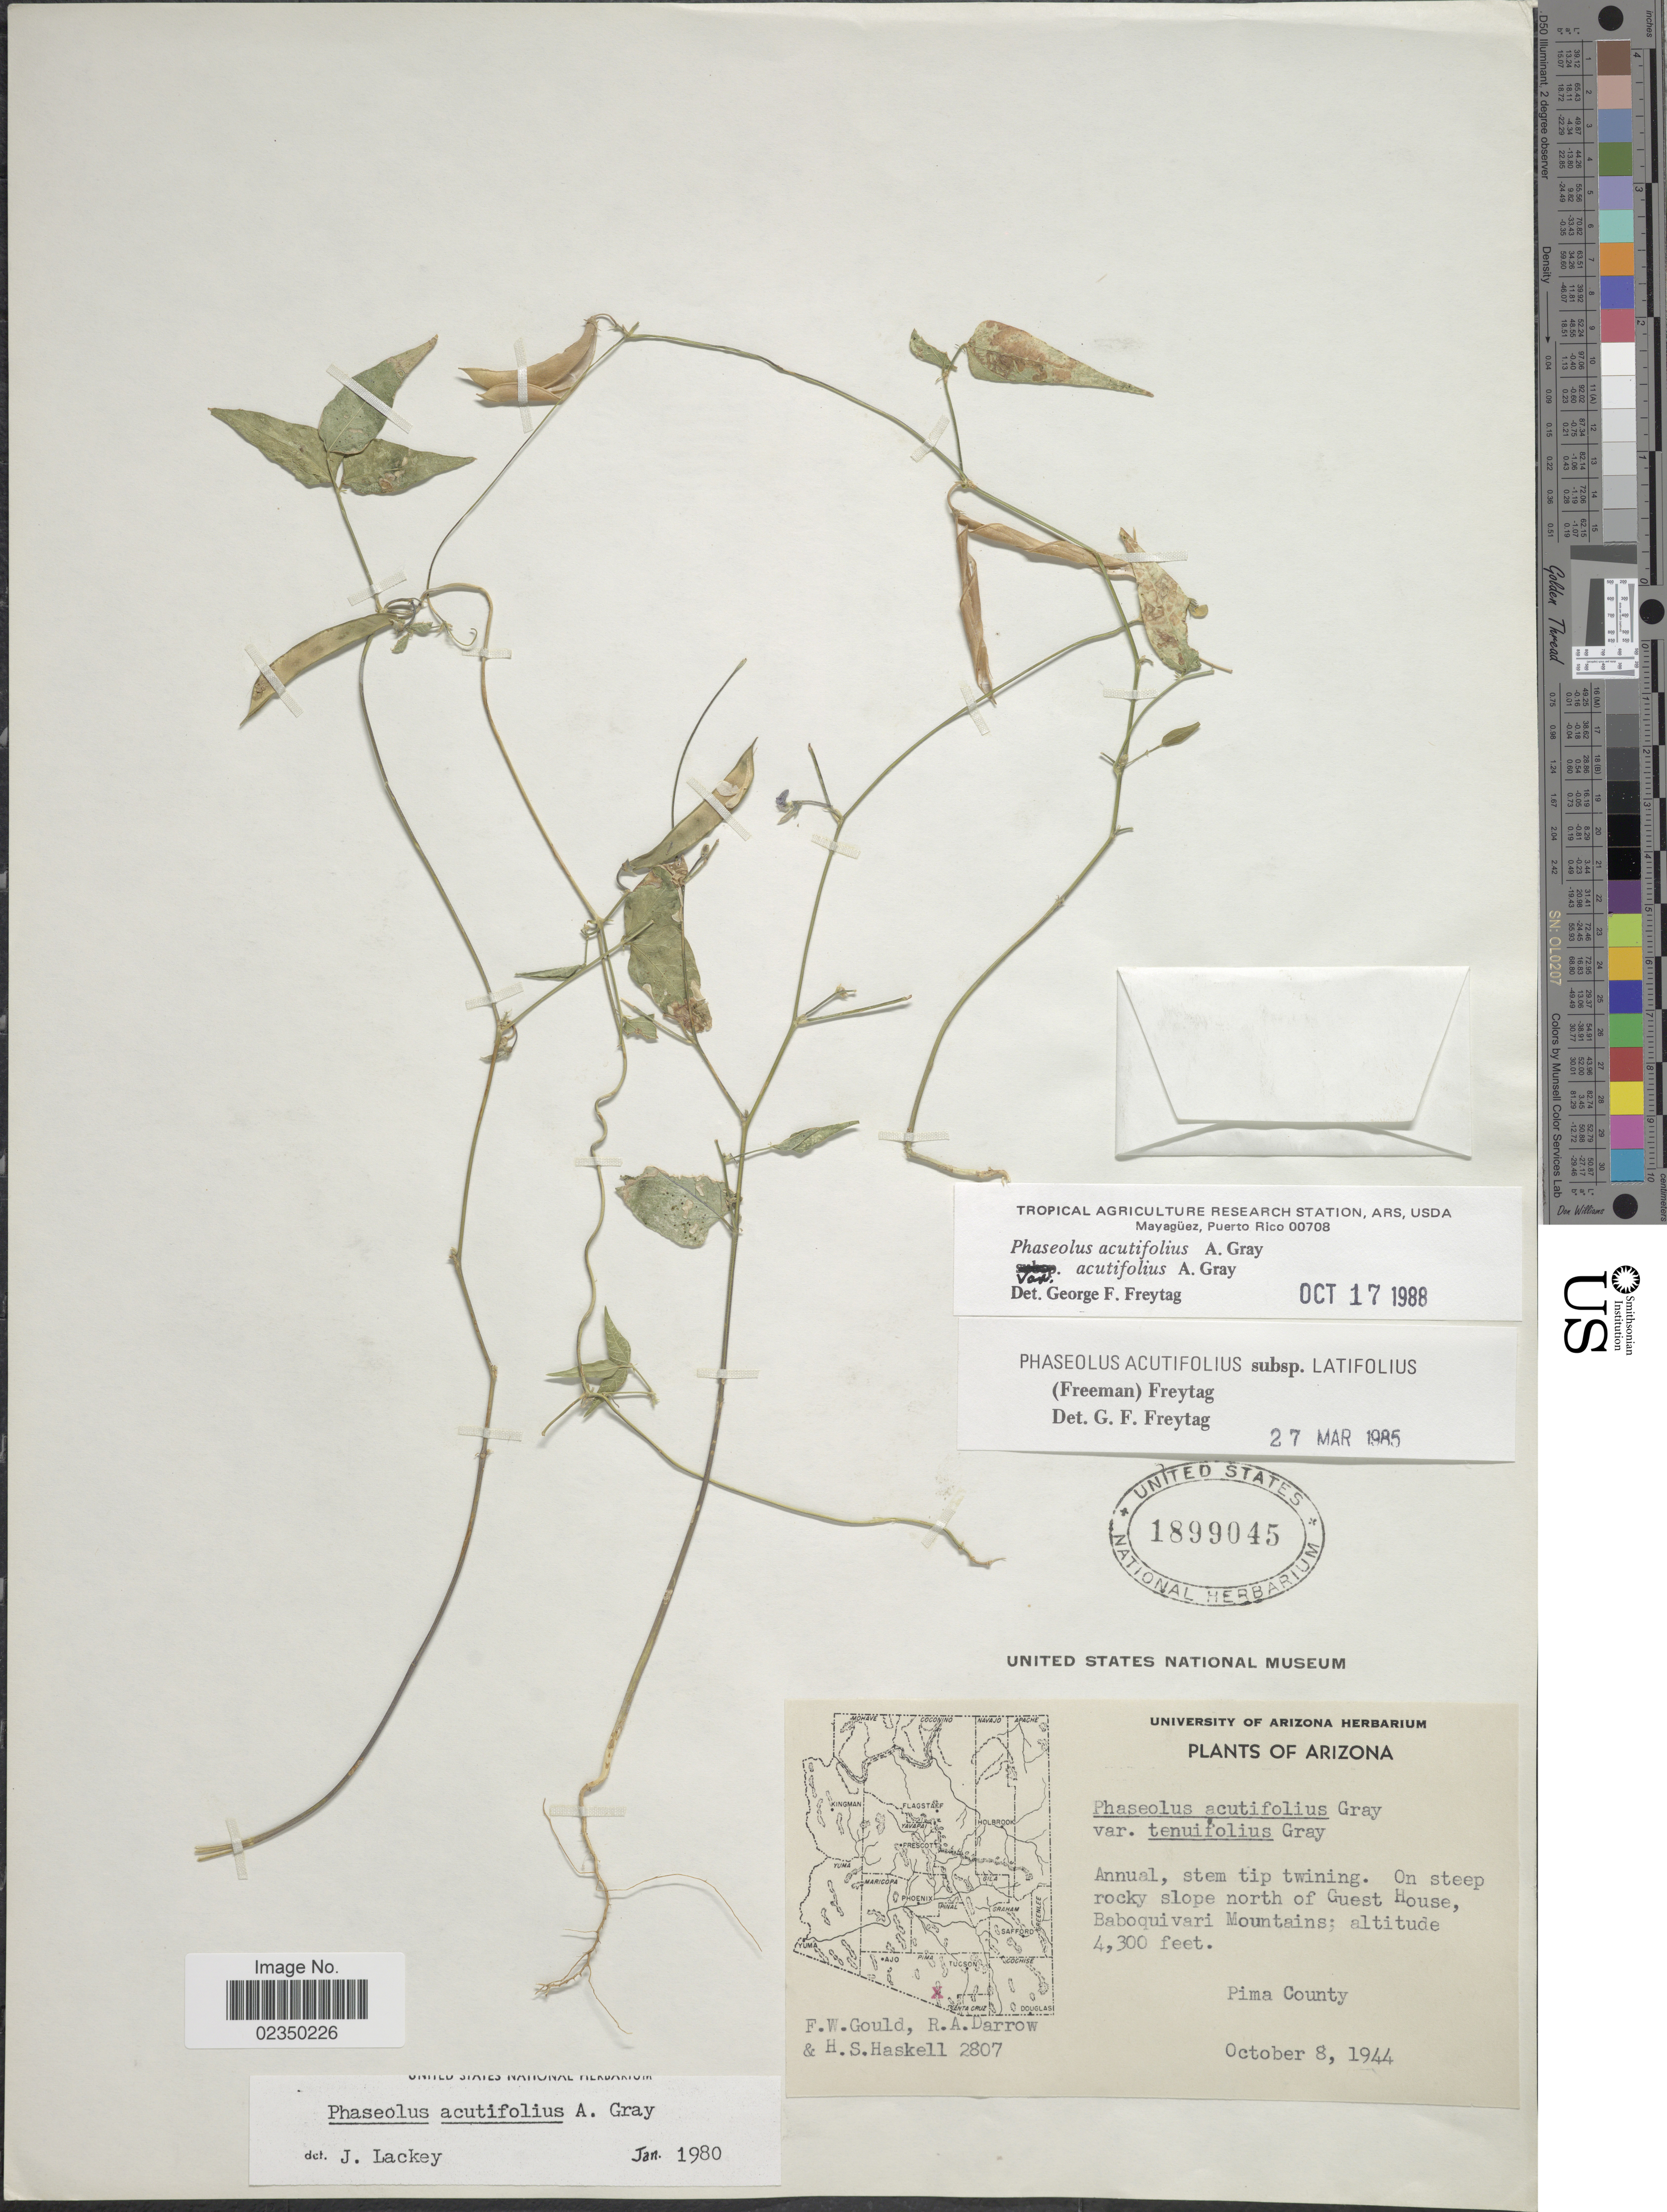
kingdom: Plantae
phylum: Tracheophyta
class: Magnoliopsida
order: Fabales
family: Fabaceae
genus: Phaseolus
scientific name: Phaseolus acutifolius var. acutifolius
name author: A. Gray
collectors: F. W. Gould, R. A. Darrow & H. Haskell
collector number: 2807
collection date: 1944-10-08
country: United States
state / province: Arizona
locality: Slope north of Guest House, Baboquivari Mountains, Pima County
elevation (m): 1311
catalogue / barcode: US 1899045